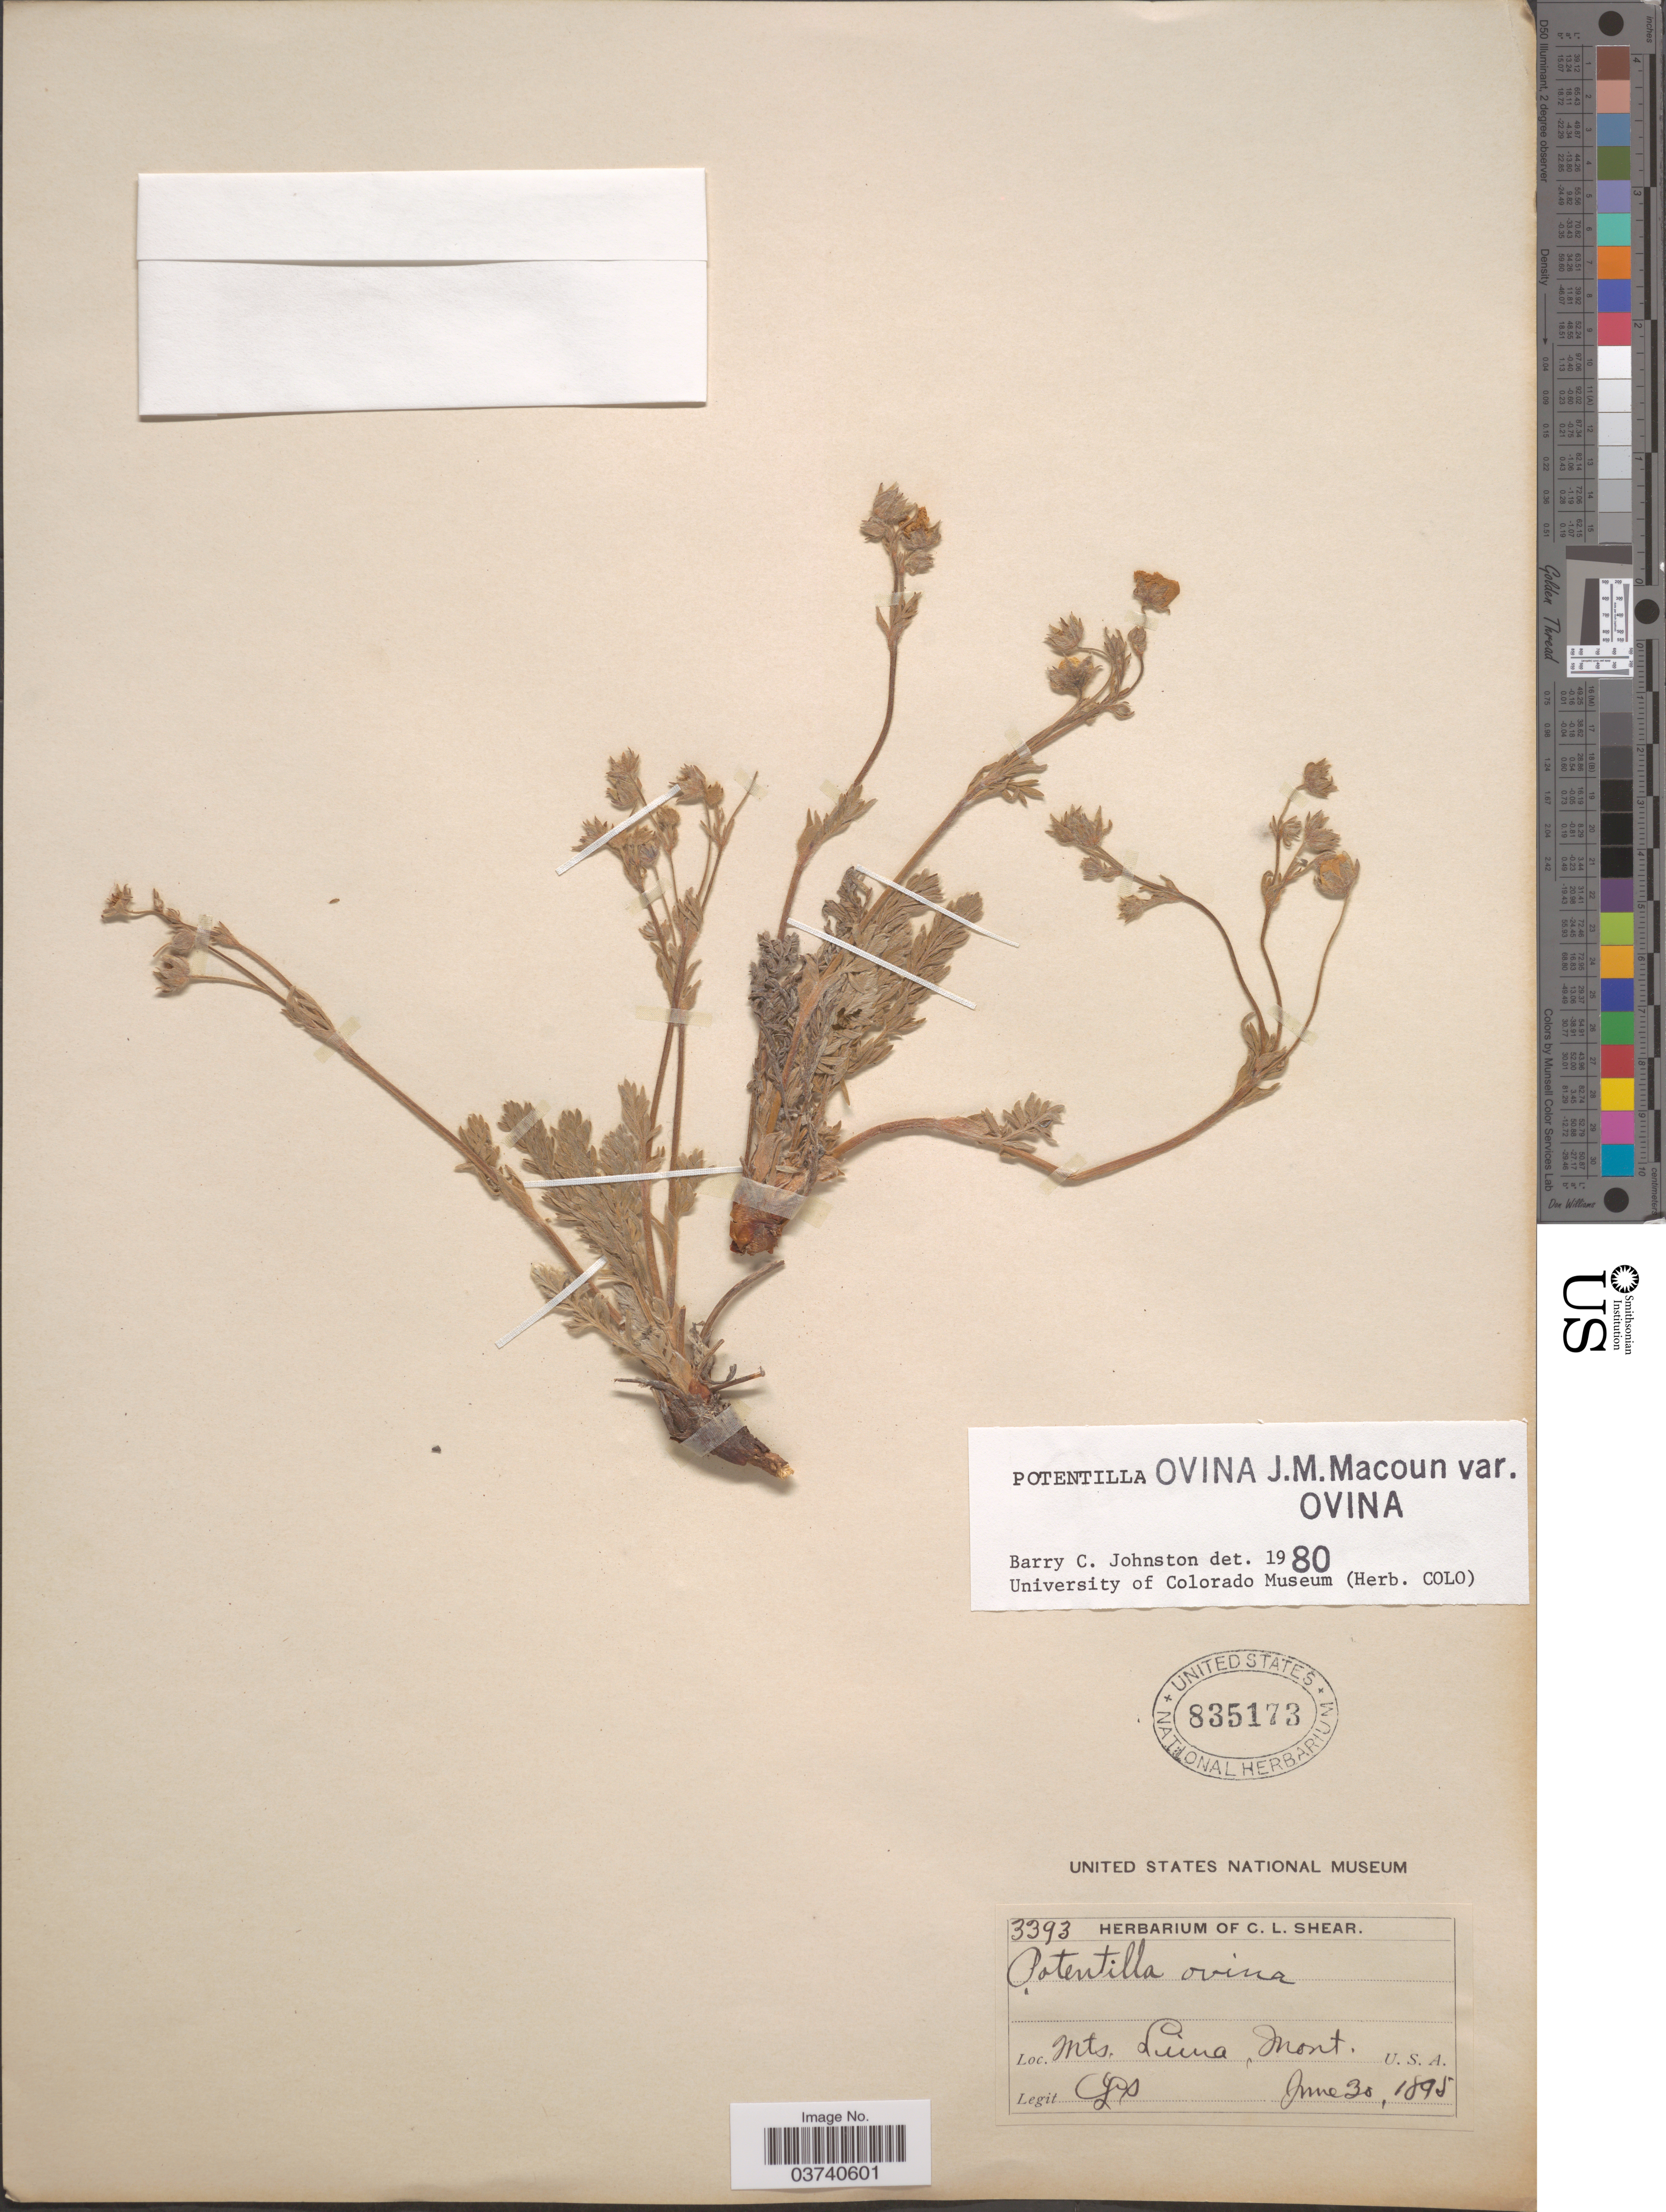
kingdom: Plantae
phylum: Tracheophyta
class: Magnoliopsida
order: Rosales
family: Rosaceae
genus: Potentilla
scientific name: Potentilla ovina var. ovina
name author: Macoun ex J.M. Macoun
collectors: C. L. Shear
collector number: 3393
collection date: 1895-06-30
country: United States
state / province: Montana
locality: Mts. Lima.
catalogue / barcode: US 835173